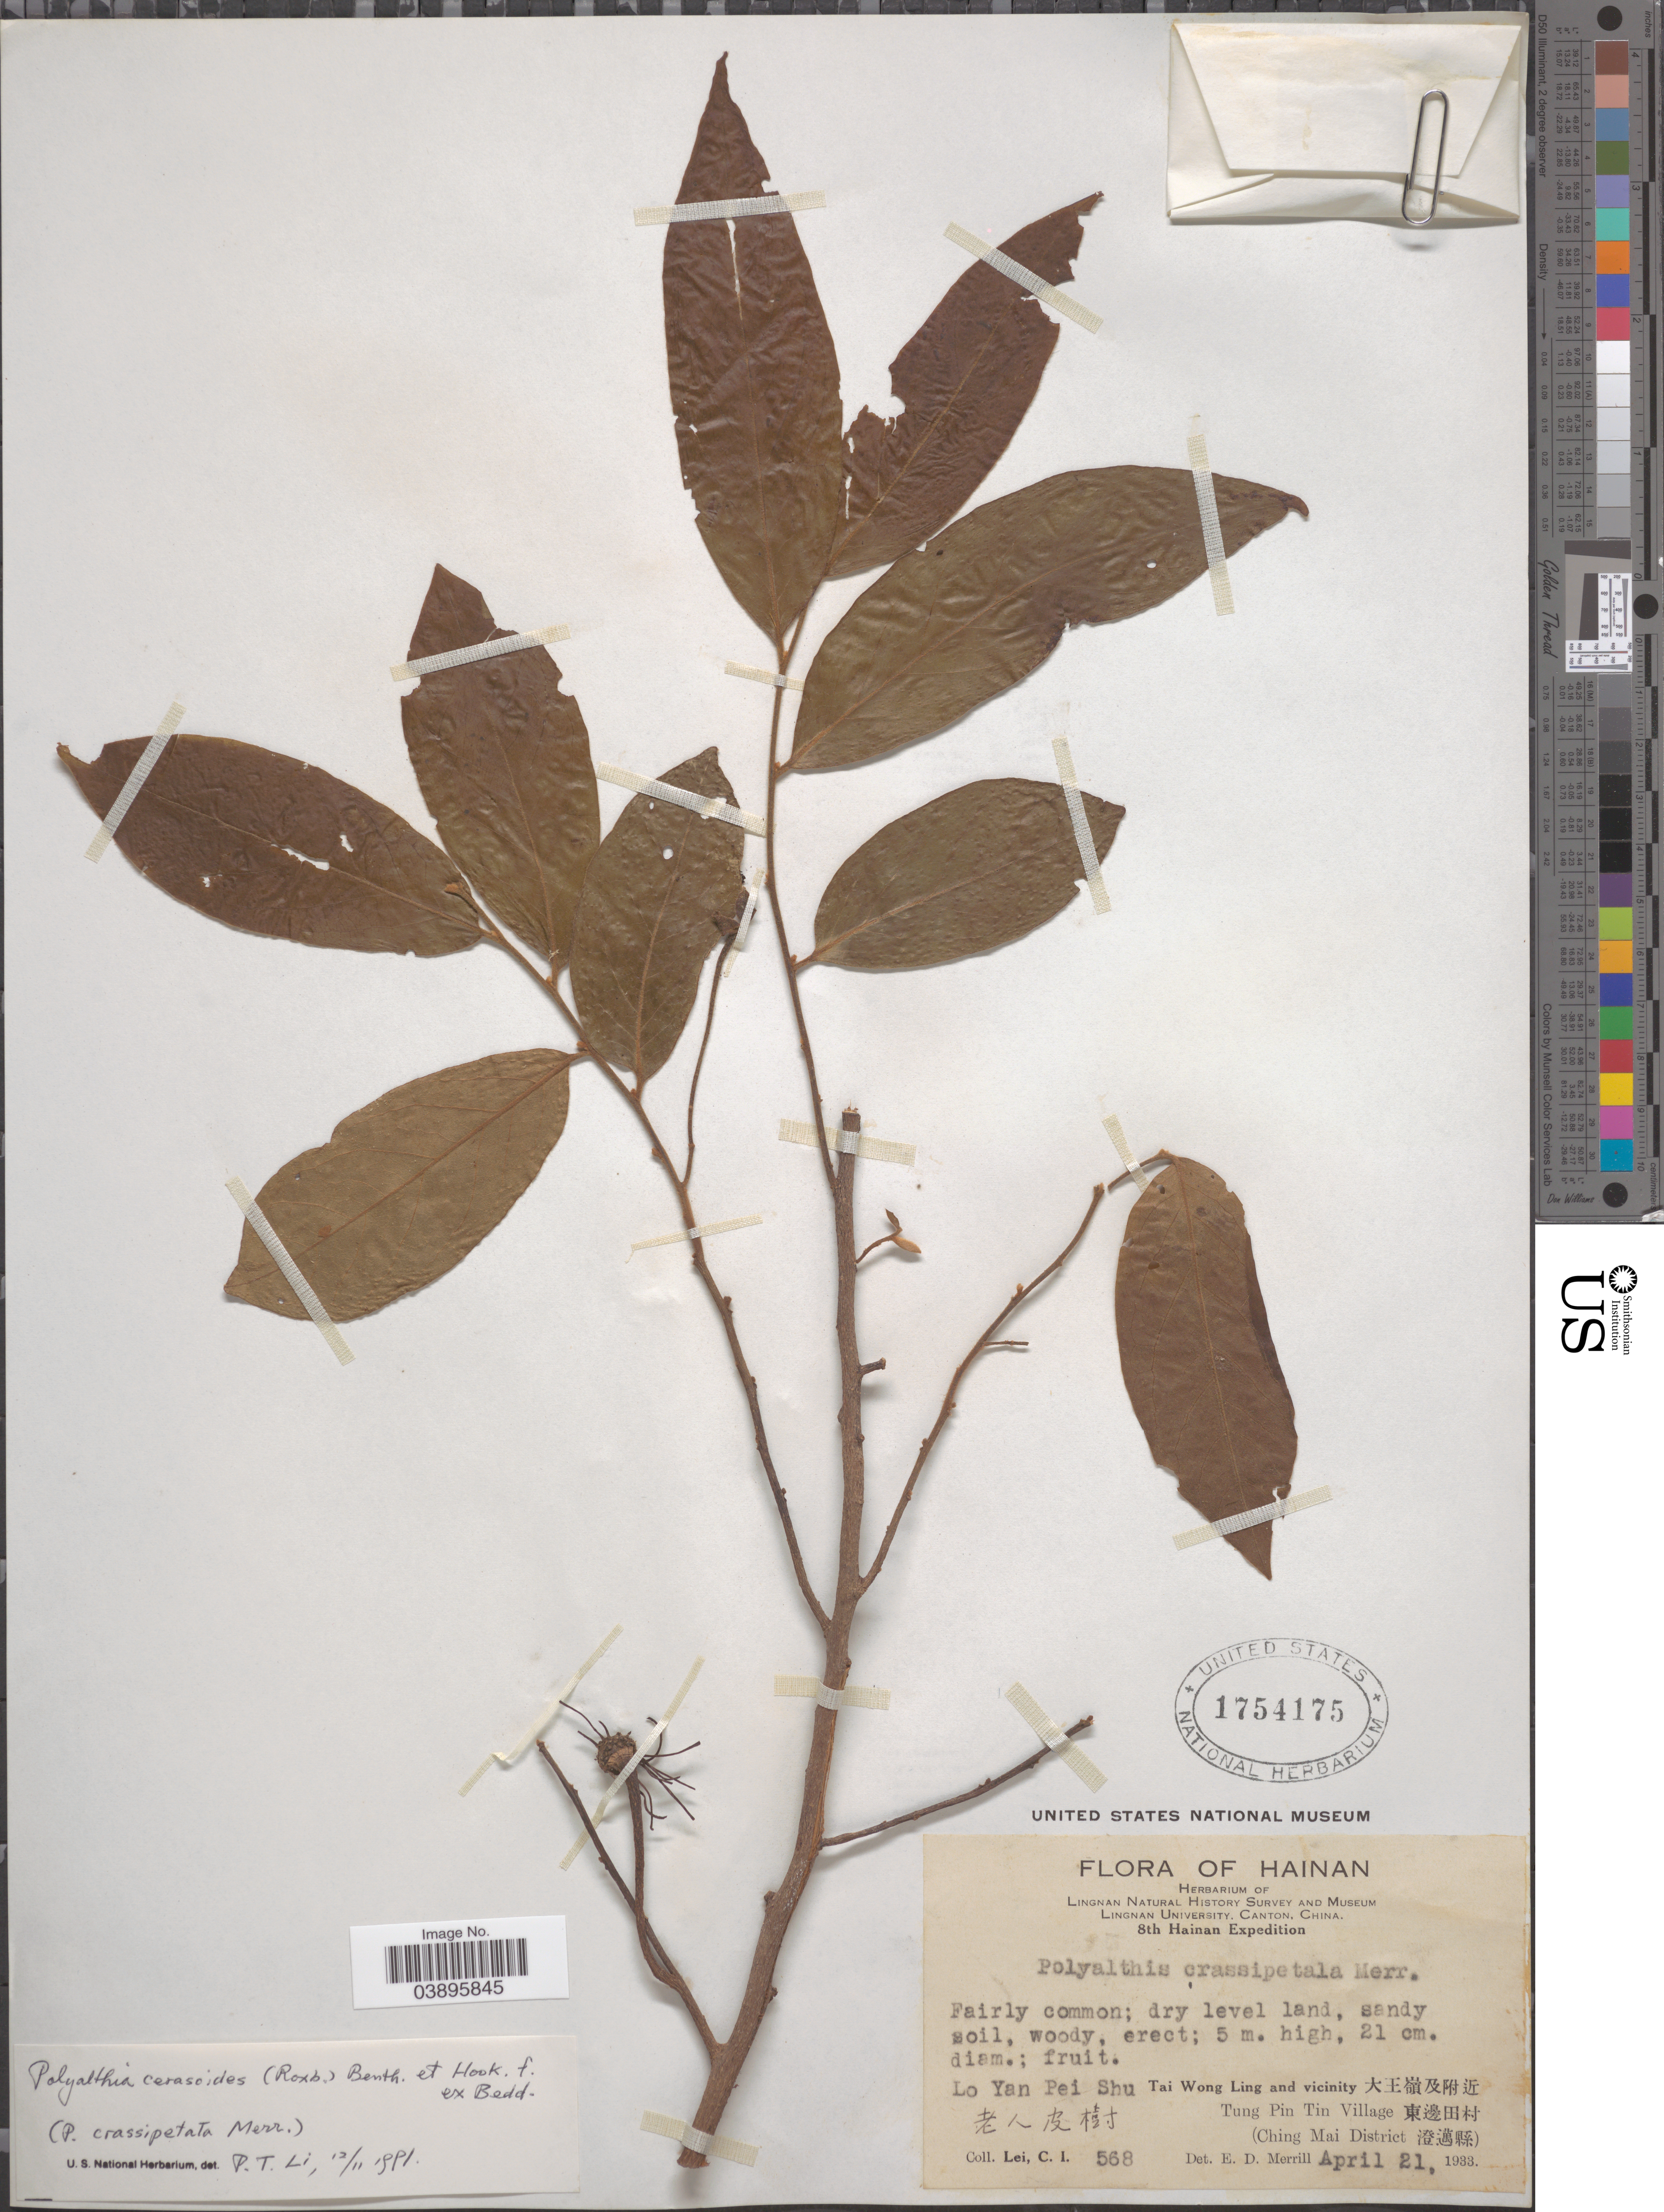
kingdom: Plantae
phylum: Tracheophyta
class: Magnoliopsida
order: Magnoliales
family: Annonaceae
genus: Polyalthia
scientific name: Polyalthia crassipetala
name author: Merr.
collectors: C. I. Lei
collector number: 568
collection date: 1933-04-21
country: China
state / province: Hainan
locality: Lo Yan Pei Shu. X. Tai Wong Ling and vicinity X. Tung Pin Tin Village X. (Ching Mai District X).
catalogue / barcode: US 1754175